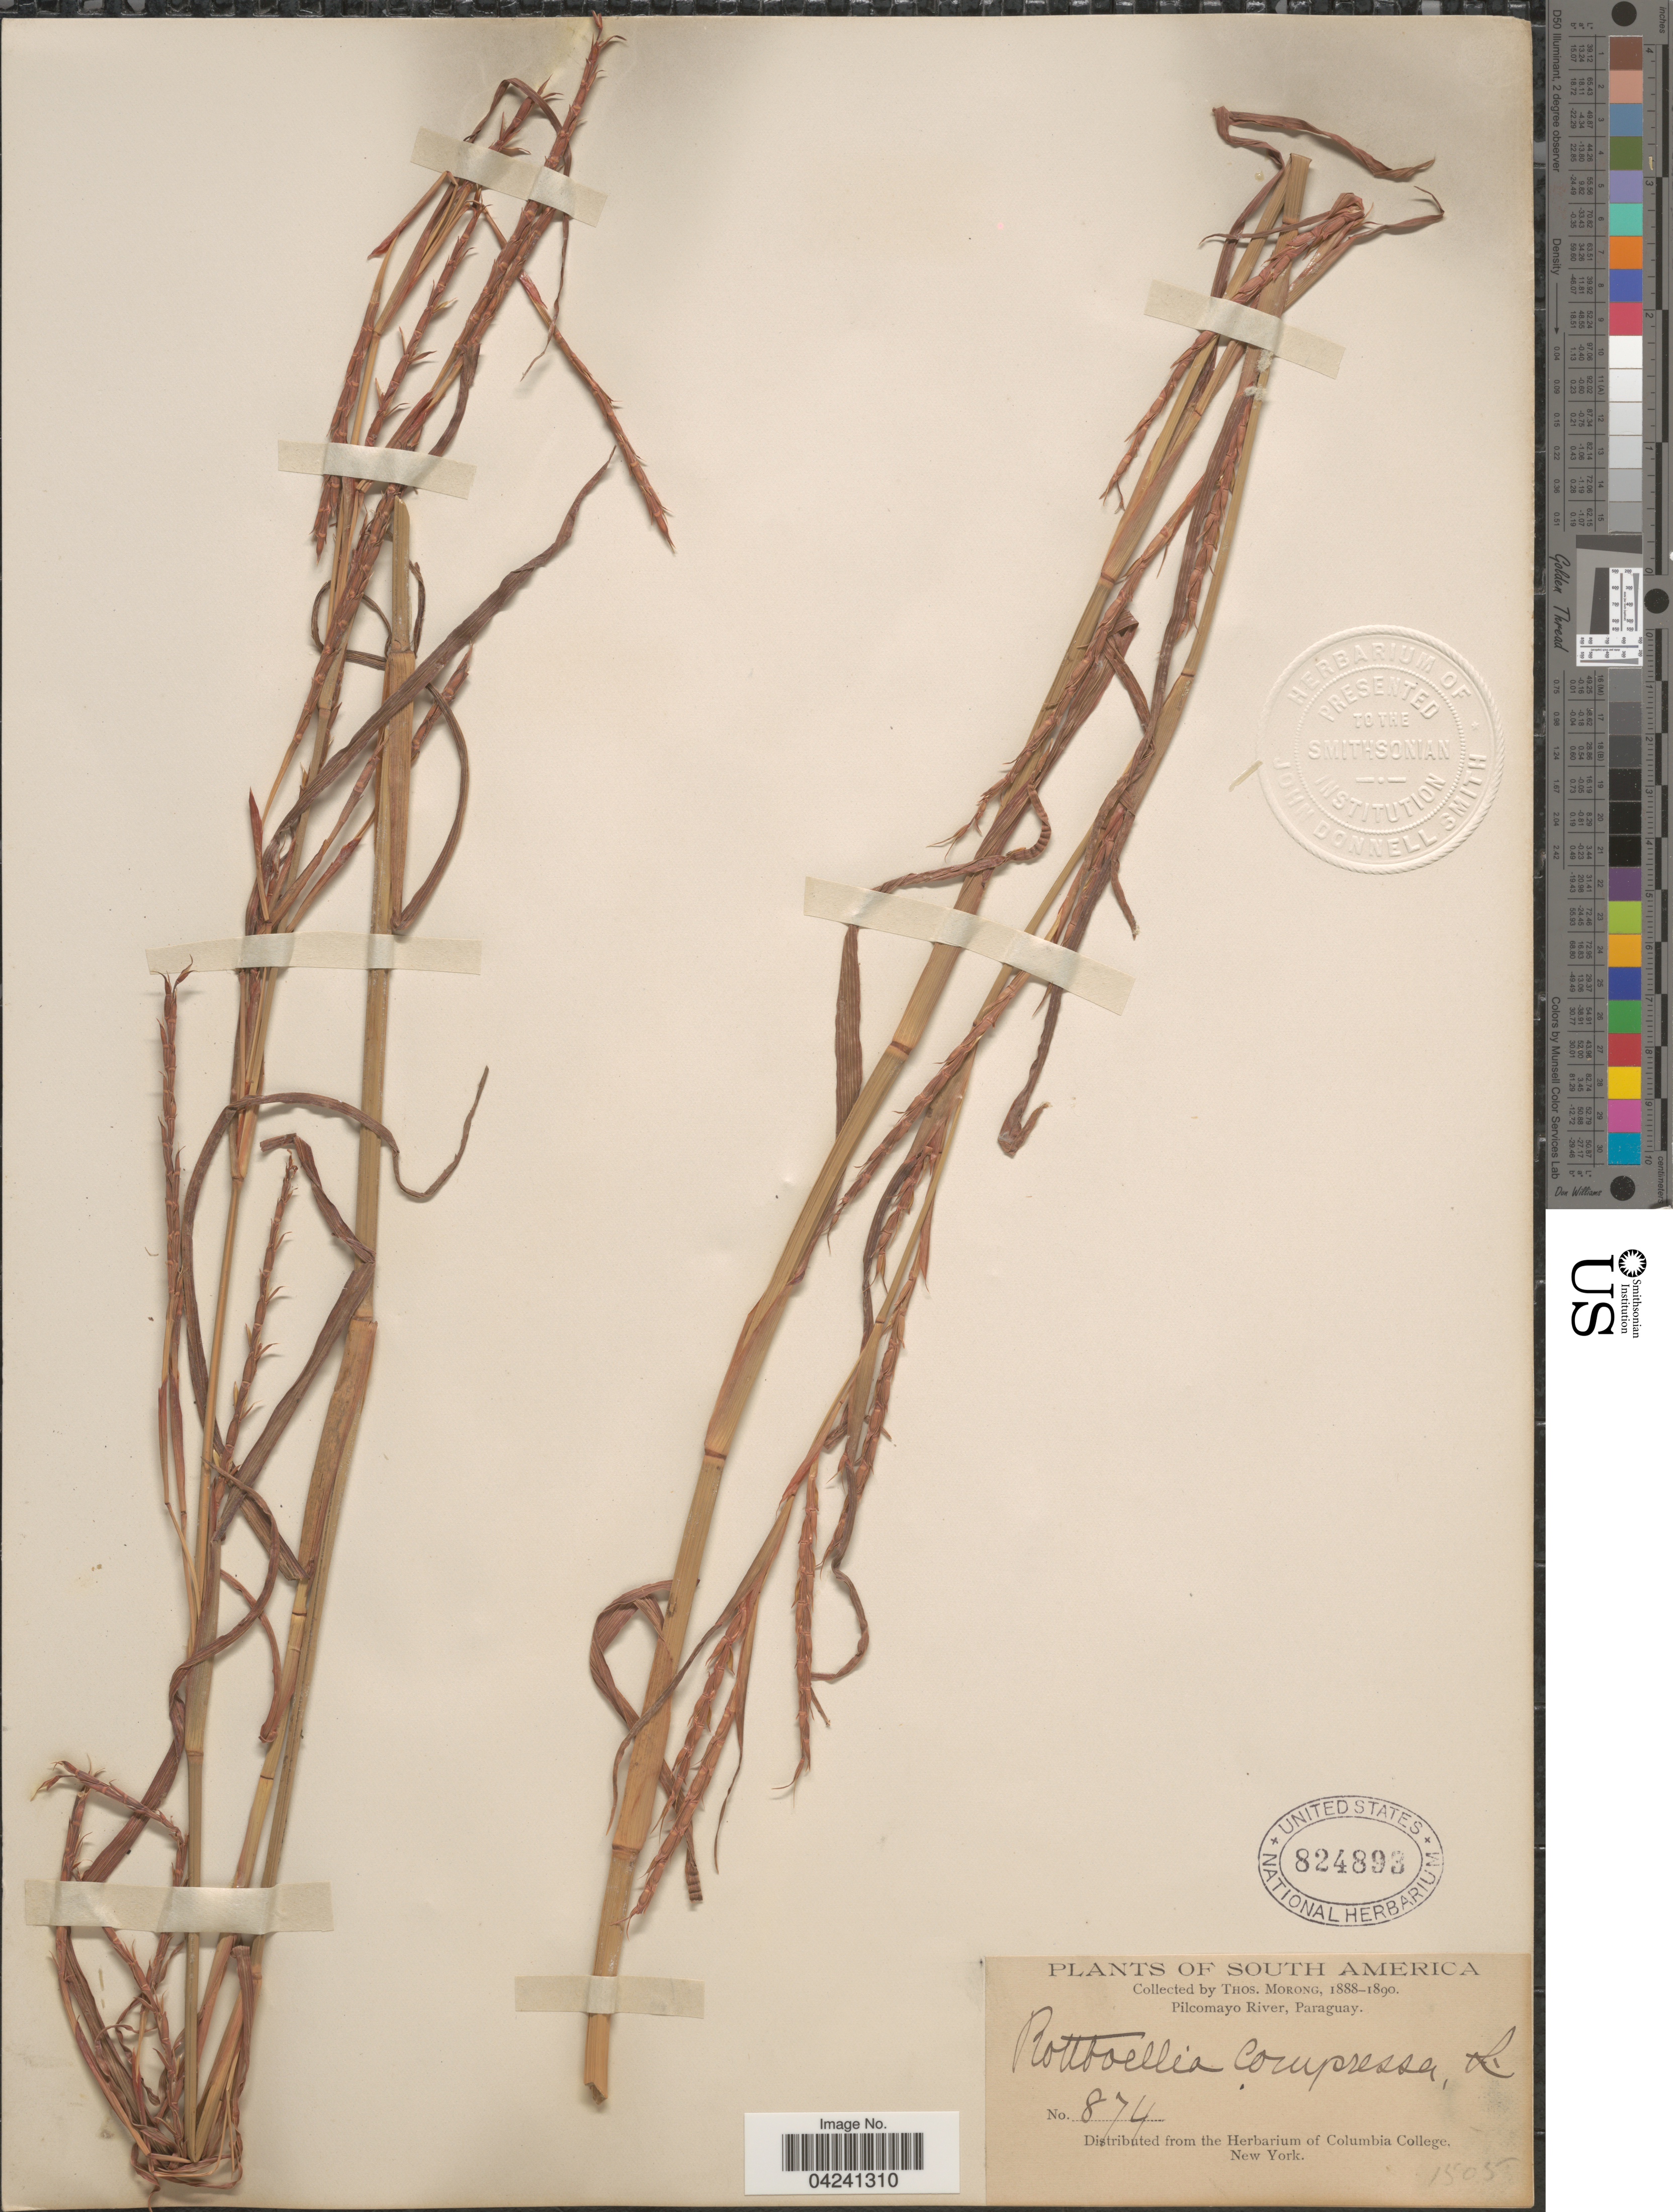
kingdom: Plantae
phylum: Tracheophyta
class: Liliopsida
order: Poales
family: Poaceae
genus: Hemarthria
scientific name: Hemarthria altissima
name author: (Poir.) Stapf & C. E. Hubb.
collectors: ex herb. T. Morong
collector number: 874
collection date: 1888/1890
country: Paraguay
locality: Pilcomayo River.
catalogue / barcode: US 824893